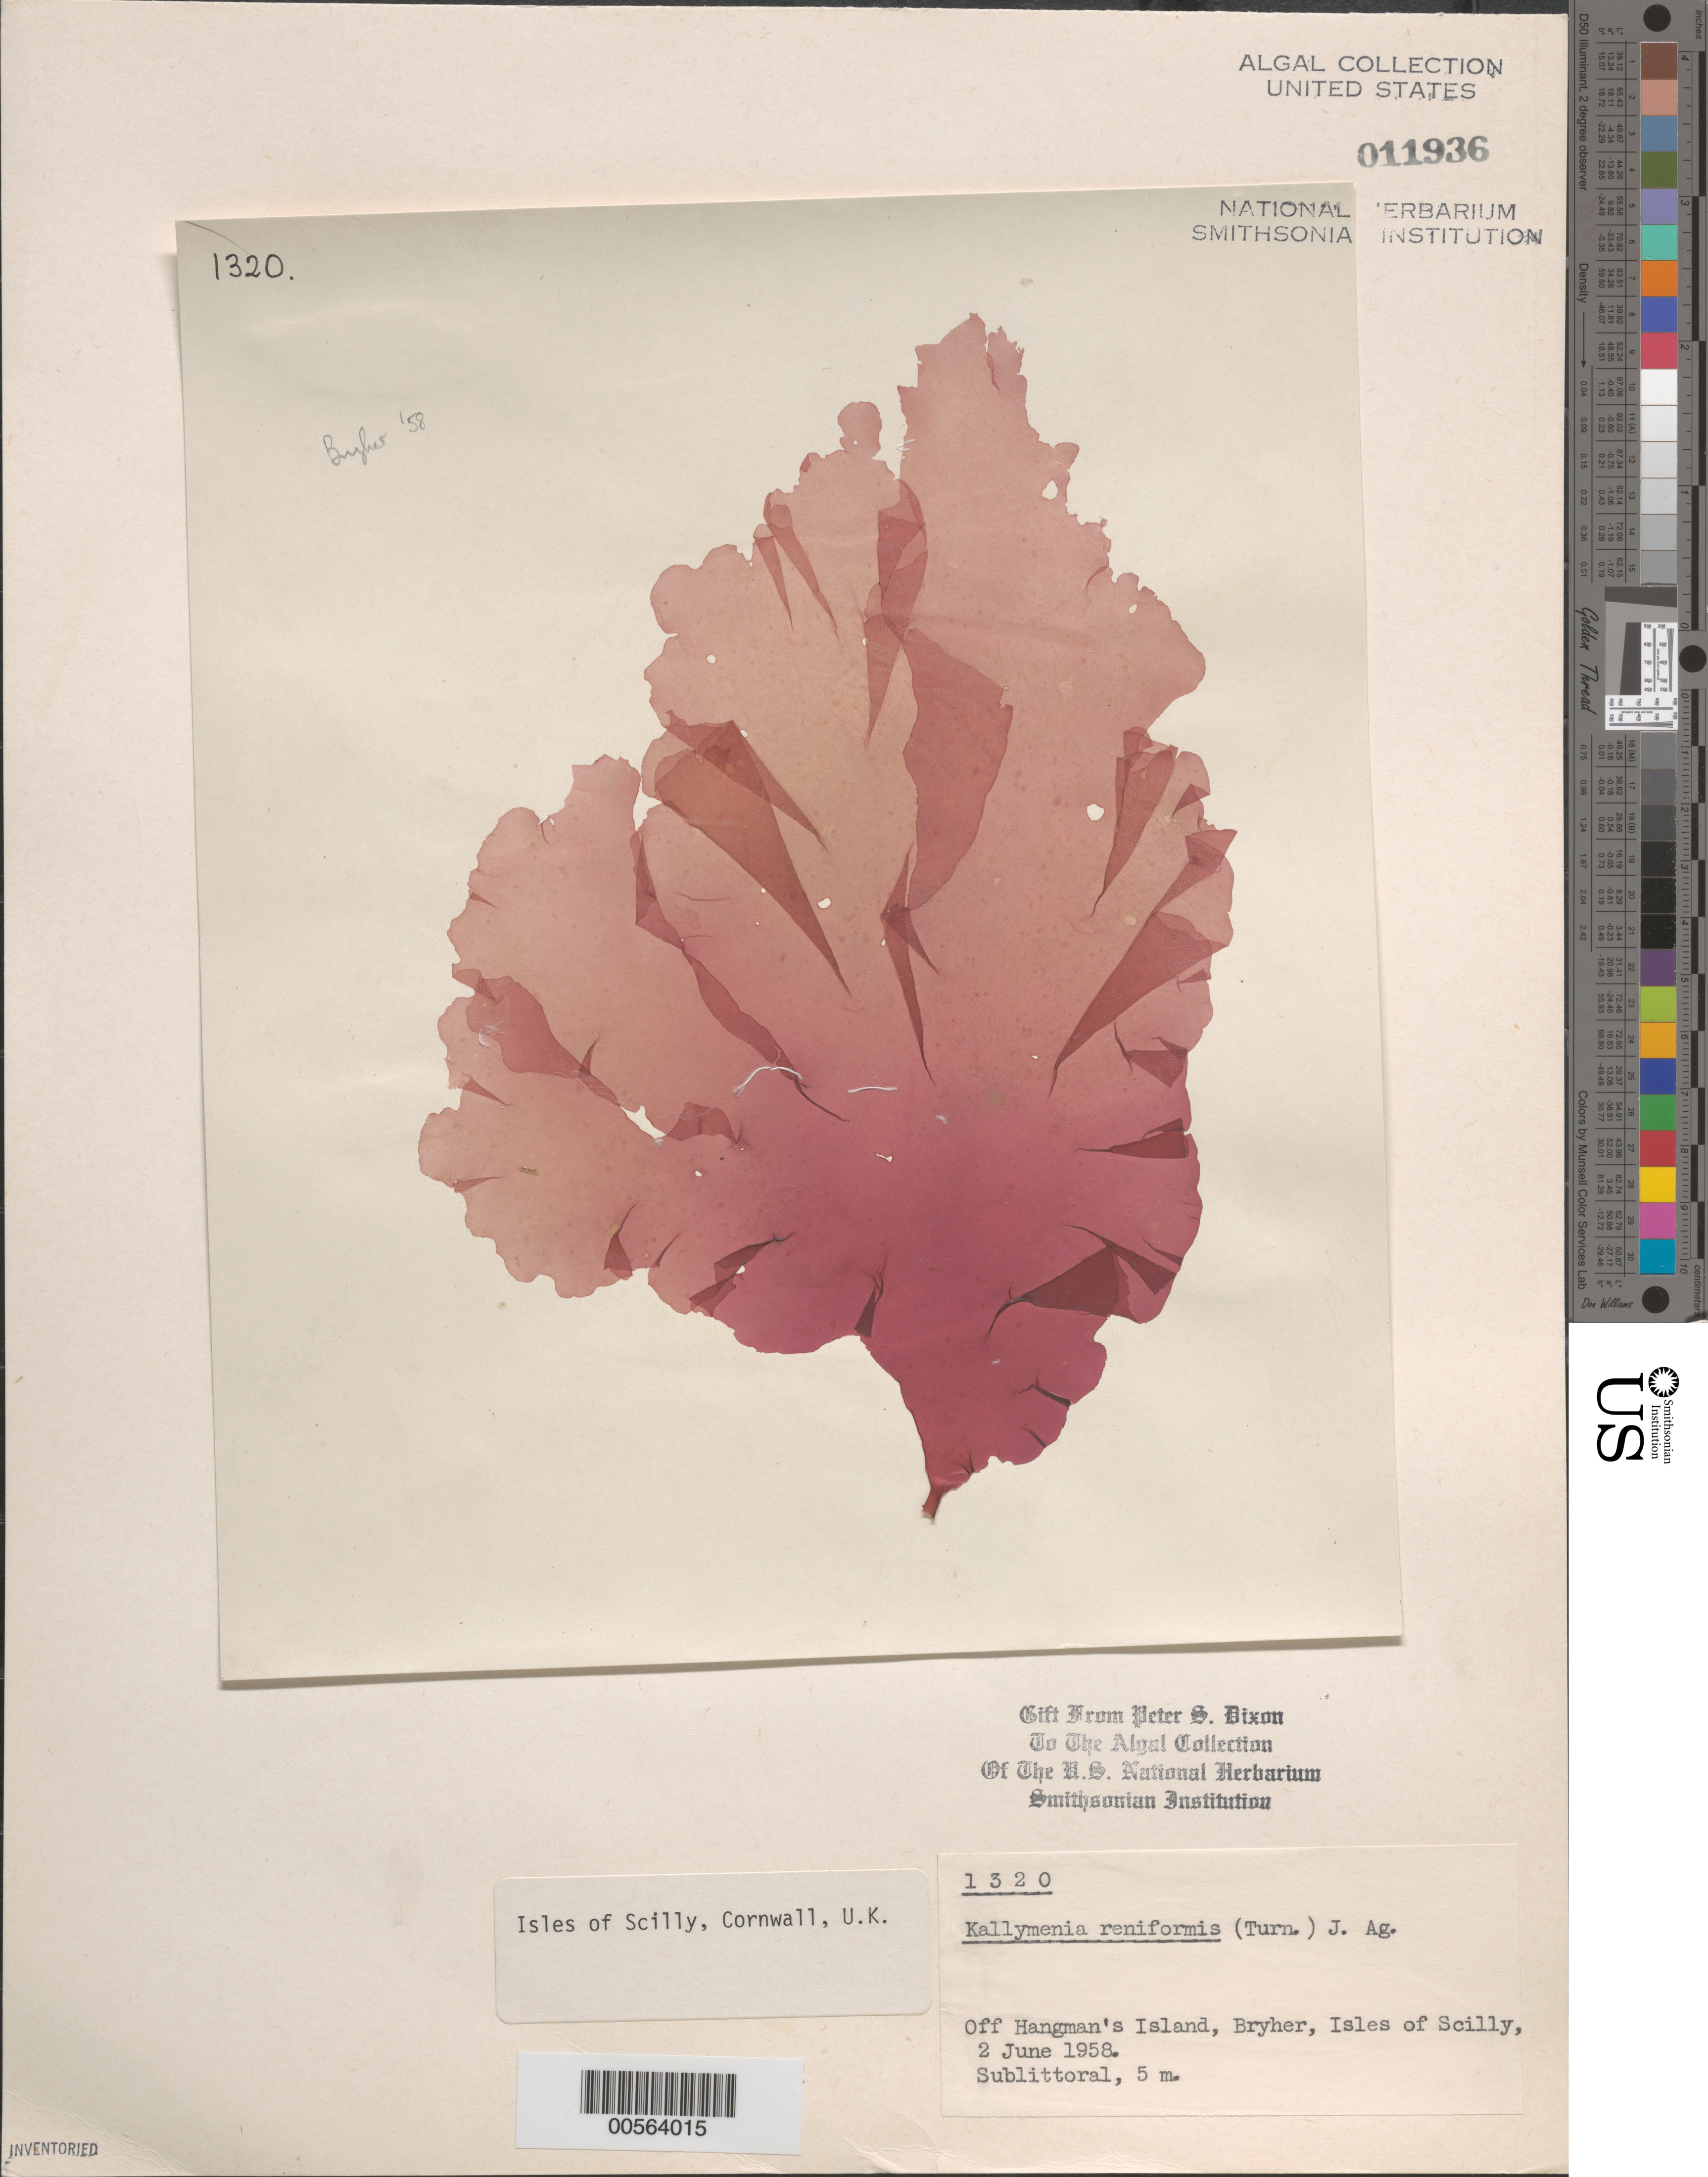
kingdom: Plantae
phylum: Rhodophyta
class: Florideophyceae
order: Gigartinales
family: Kallymeniaceae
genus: Kallymenia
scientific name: Kallymenia reniformis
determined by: Dixon, P. S.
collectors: P. S. Dixon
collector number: PSD 1320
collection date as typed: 02 Jun 1958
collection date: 1958-06-02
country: United Kingdom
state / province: England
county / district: Council of the Isles of Scilly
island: Bryher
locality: Off Hangman's Island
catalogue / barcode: US 11936